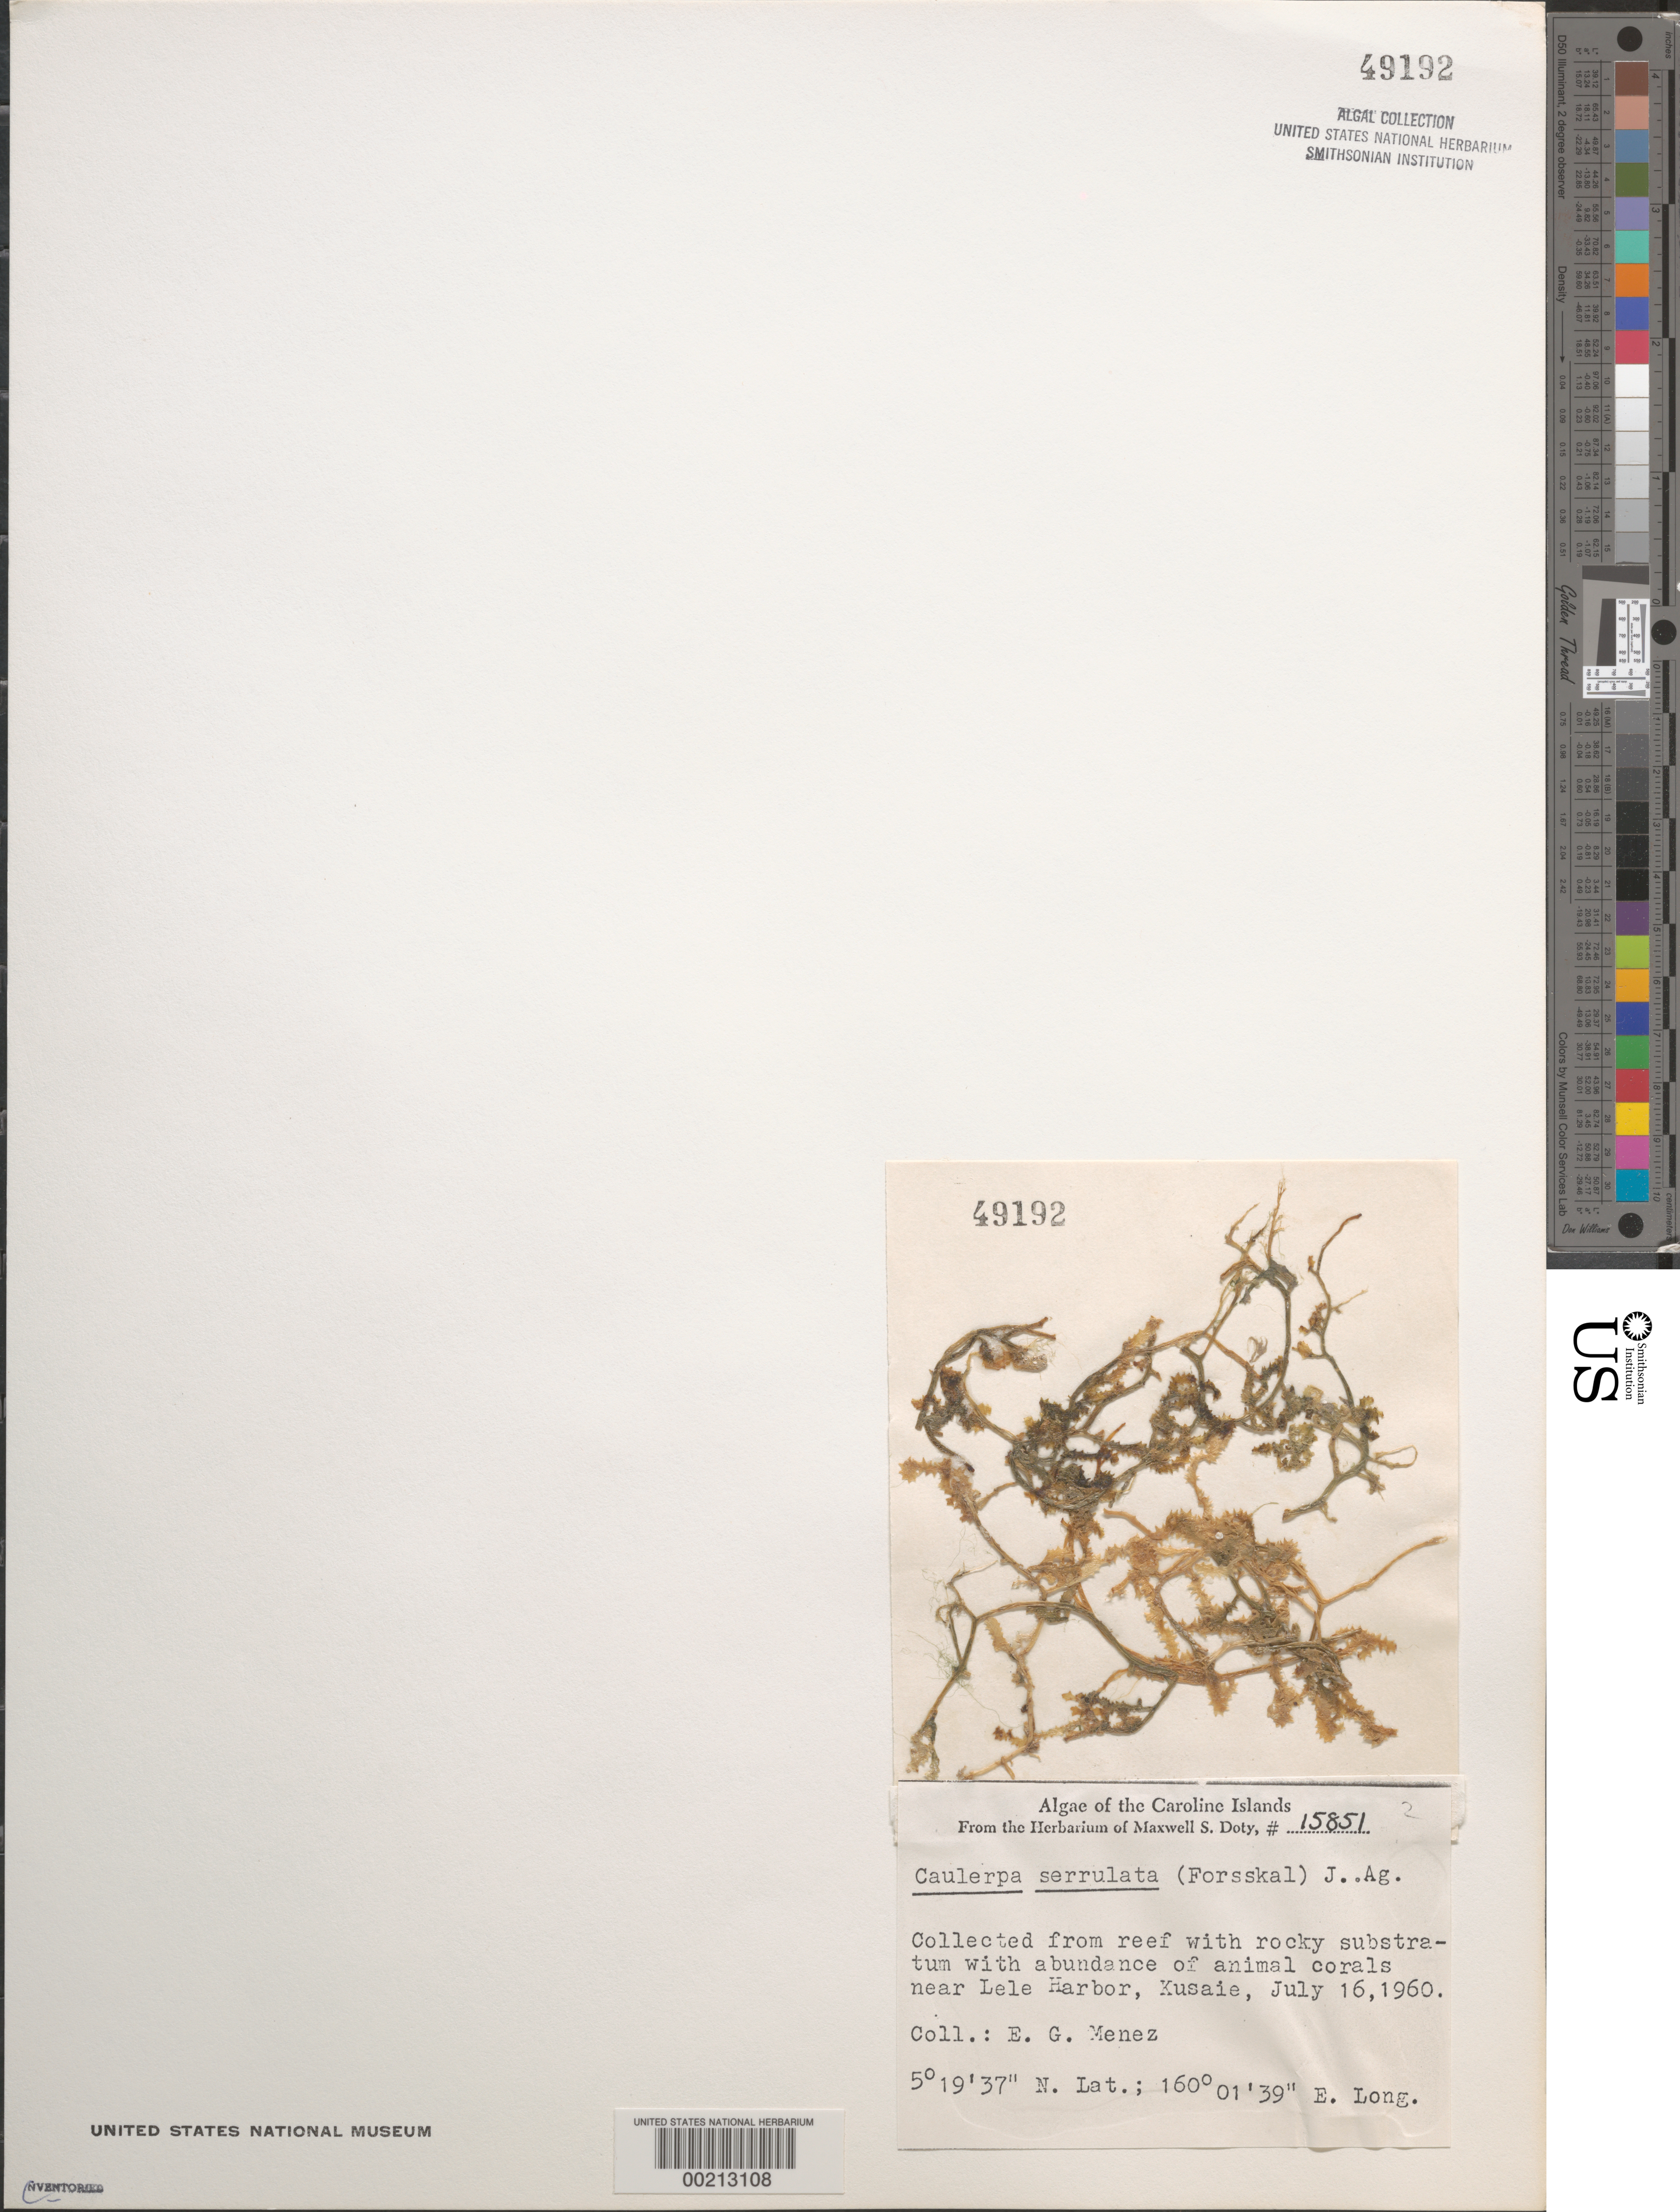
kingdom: Plantae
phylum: Chlorophyta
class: Ulvophyceae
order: Bryopsidales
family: Caulerpaceae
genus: Caulerpa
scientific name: Caulerpa serrulata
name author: (Forssk.) J. Agardh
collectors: Meñez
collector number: MSD 15851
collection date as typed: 16 Jul 1960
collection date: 1960-07-16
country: Micronesia, Federated States of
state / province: Kosrae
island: Kosrae [Kusaie]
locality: Near Lele Harbor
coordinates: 5 19' 37" N. Lat., 160 01' 39" E. Long.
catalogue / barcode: US 49192